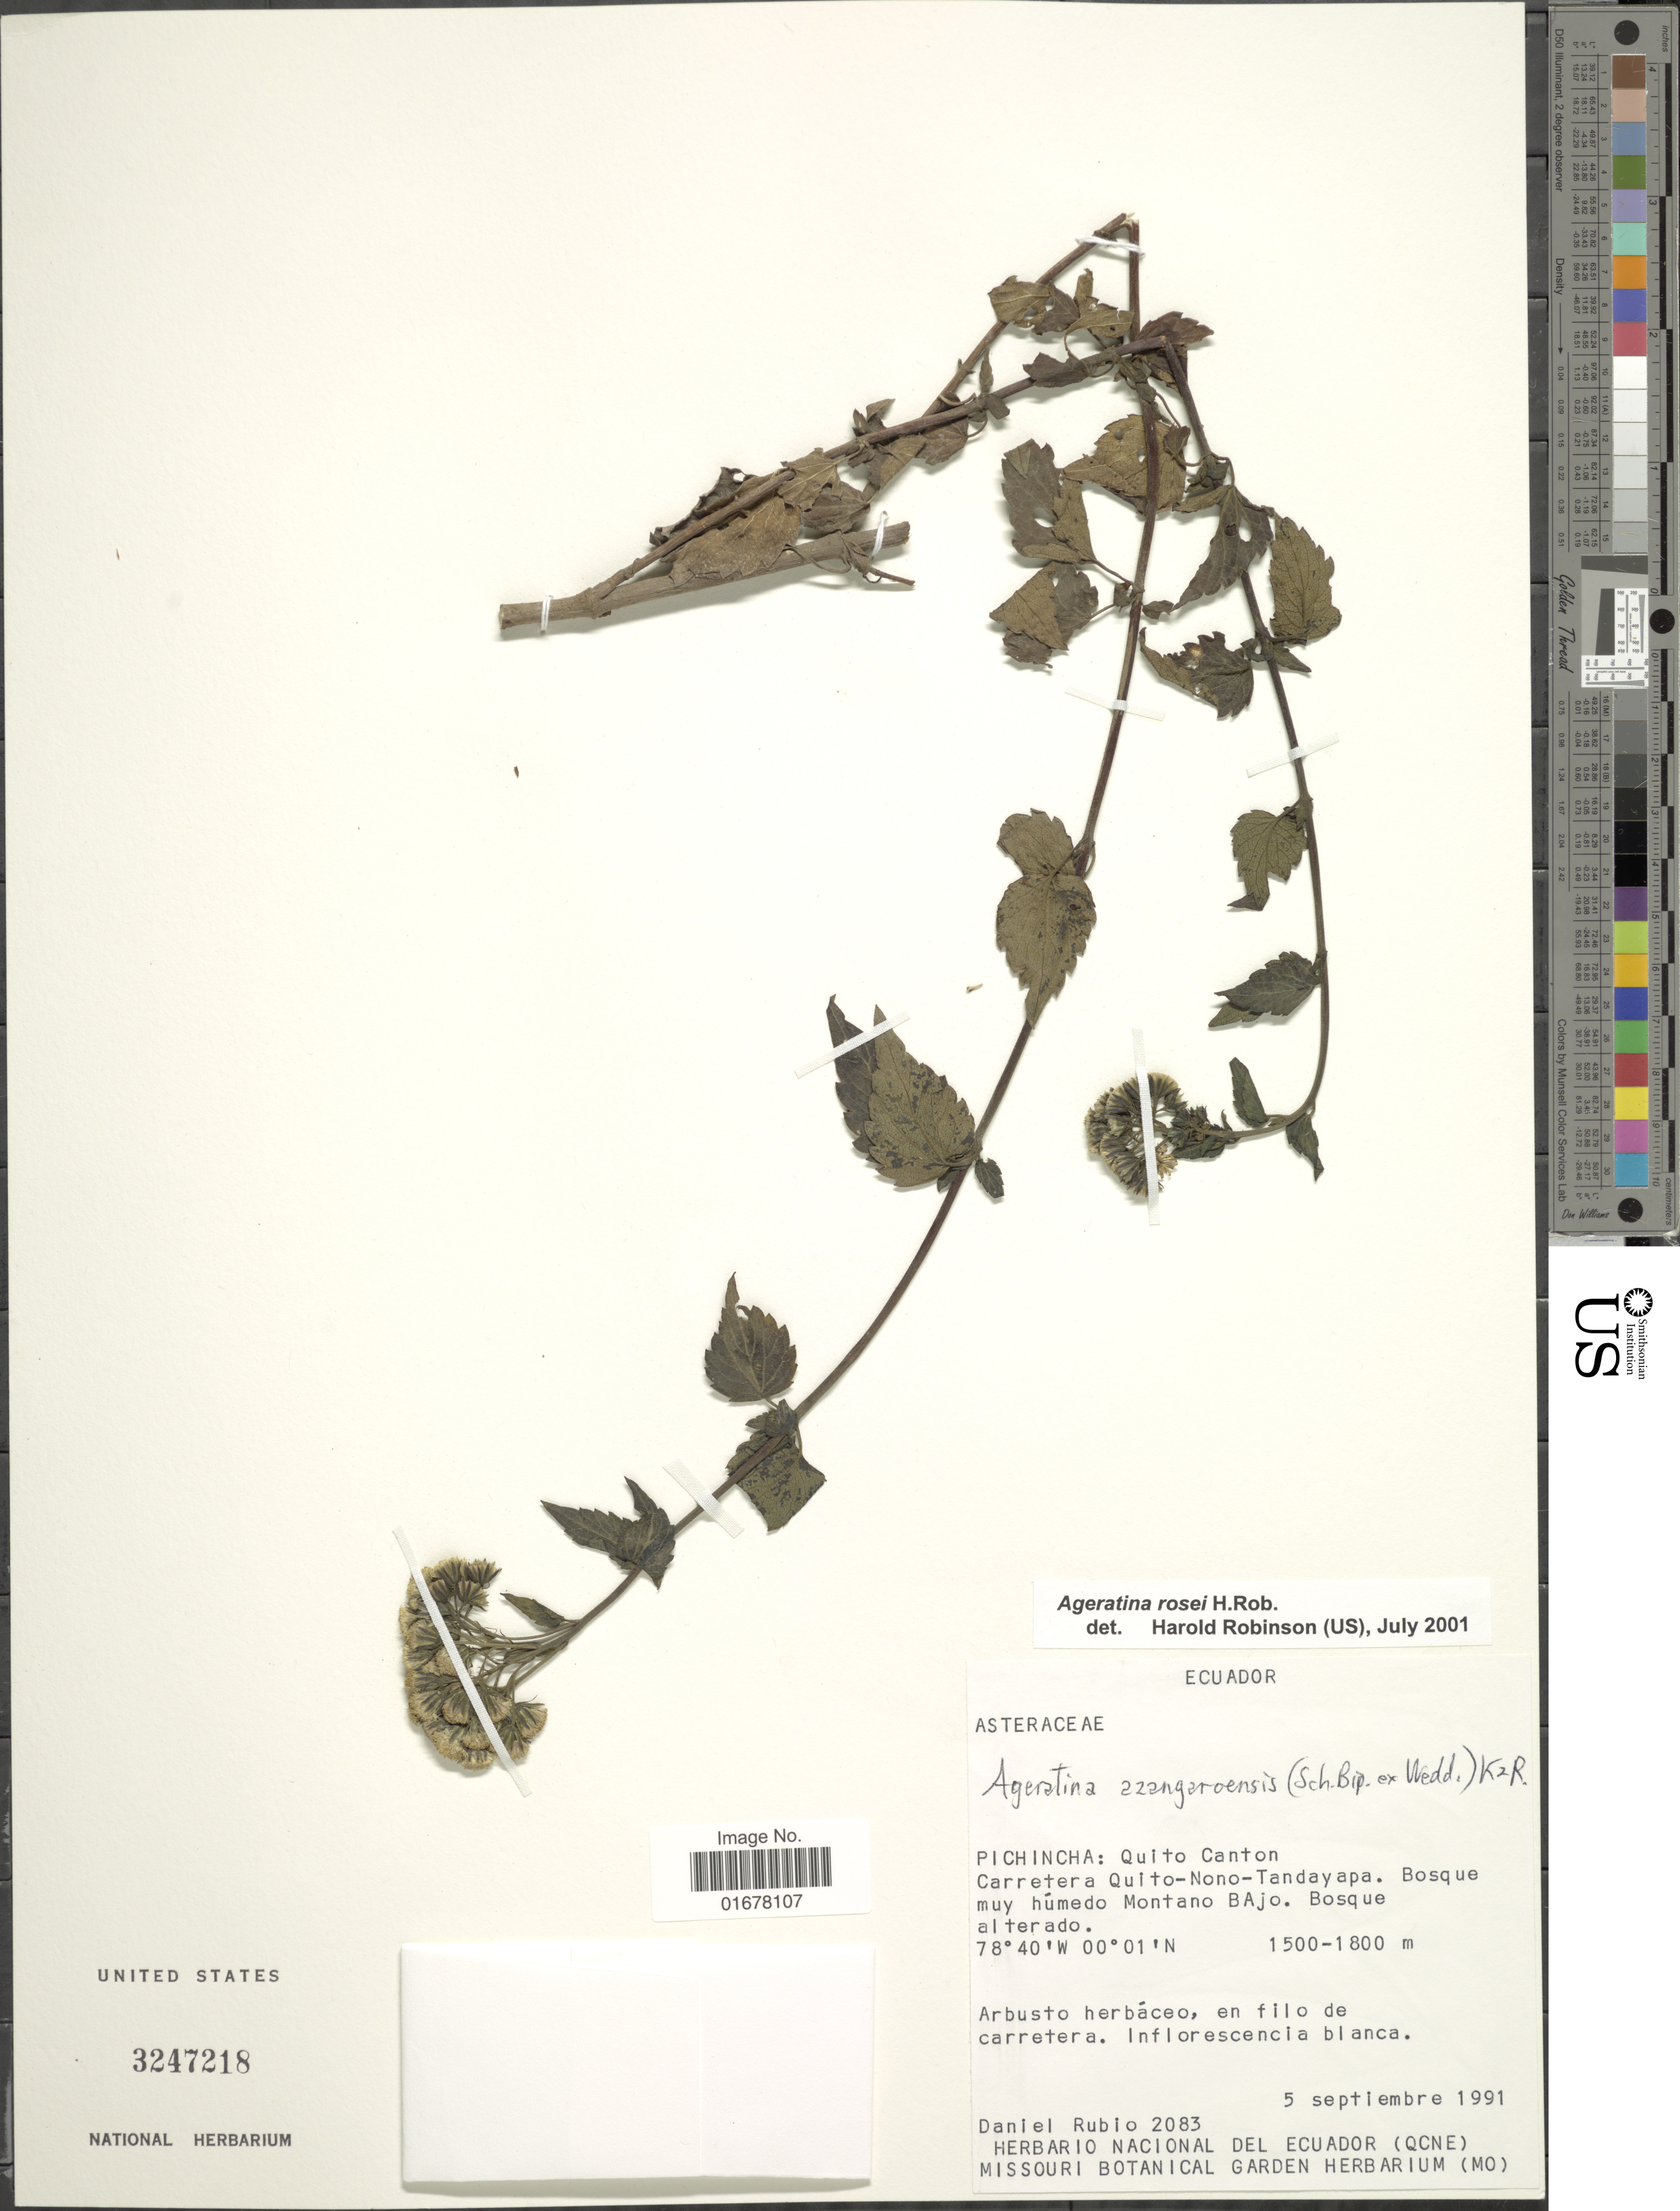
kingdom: Plantae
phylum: Tracheophyta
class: Magnoliopsida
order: Asterales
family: Asteraceae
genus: Ageratina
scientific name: Ageratina rosei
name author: H. Rob.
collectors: D. Rubio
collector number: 2083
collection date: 1991-09-05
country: Ecuador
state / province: Pichincha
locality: Pichincha: Quito Canton, Carretera Quito-Nono-Tandayapa, Bosque muy humedo Montano Bajo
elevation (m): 1500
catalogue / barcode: US 3247218